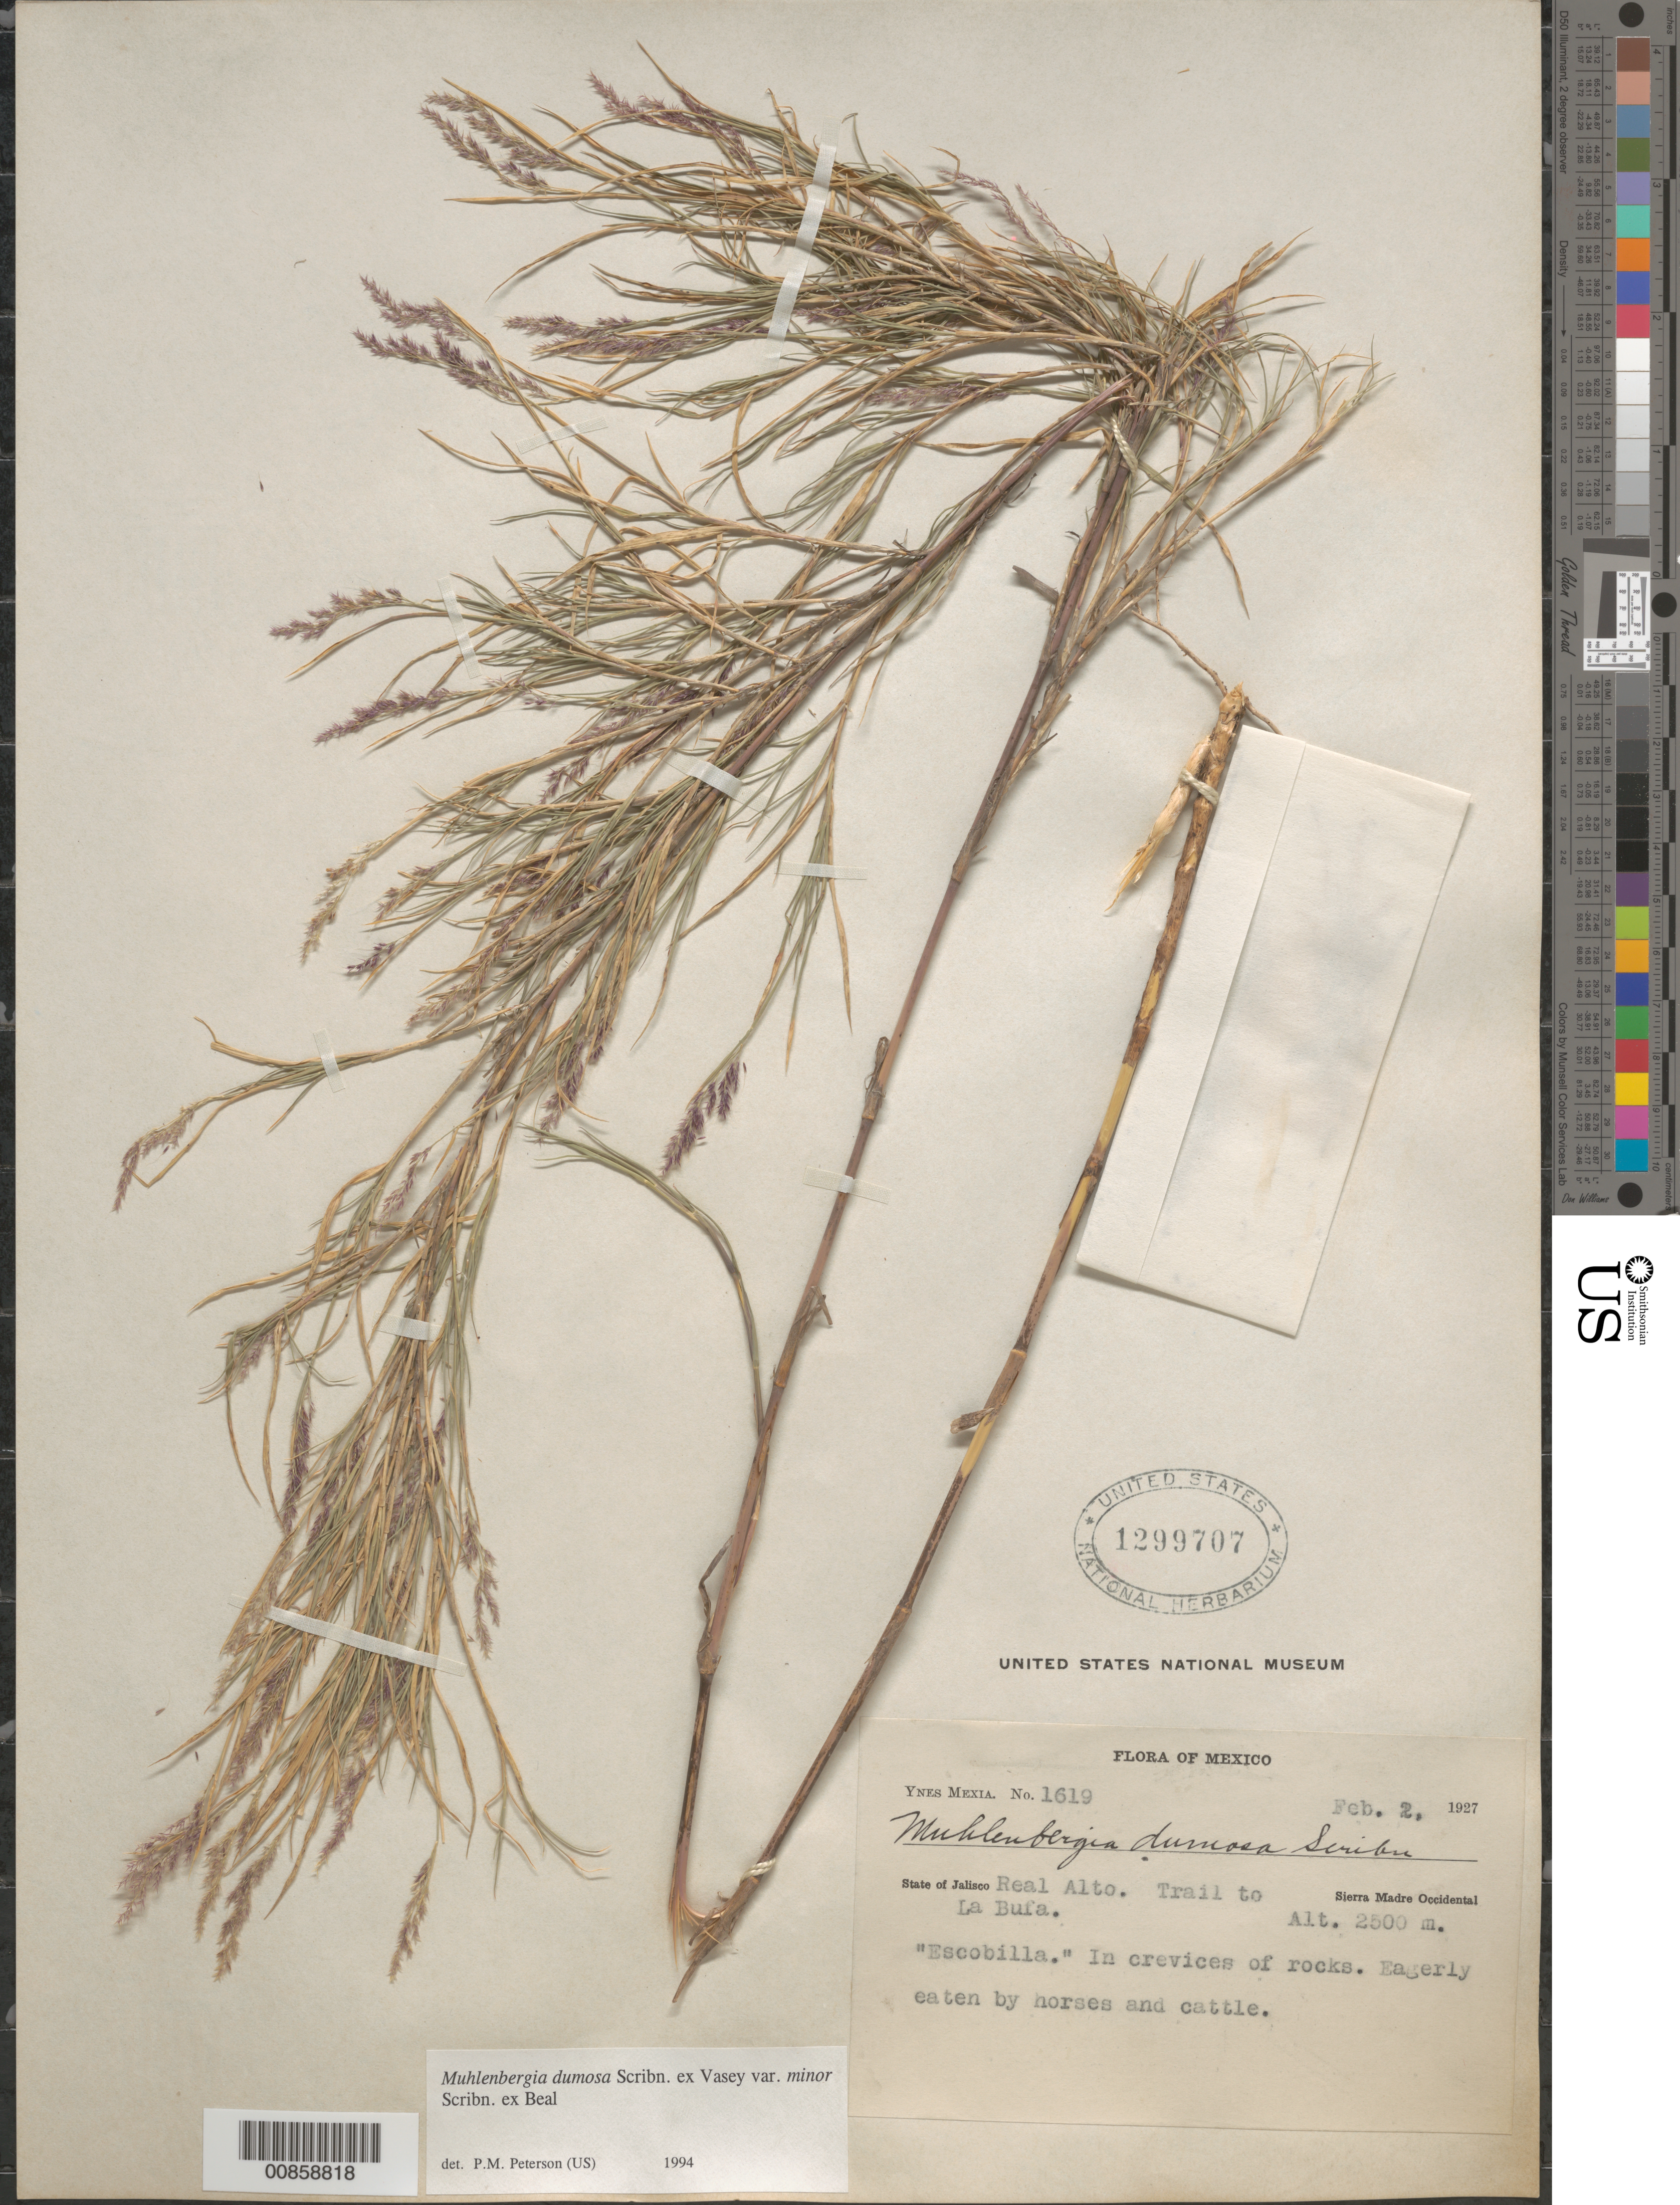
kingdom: Plantae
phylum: Tracheophyta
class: Liliopsida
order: Poales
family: Poaceae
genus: Muhlenbergia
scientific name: Muhlenbergia dumosa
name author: Scribn. ex Vasey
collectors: Y. Mexia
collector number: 1619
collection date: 1927-02-02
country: Mexico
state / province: Jalisco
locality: Real Alto, Trail to la Bufa. Sierra Madre Occidental.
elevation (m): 2500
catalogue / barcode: US 1299707